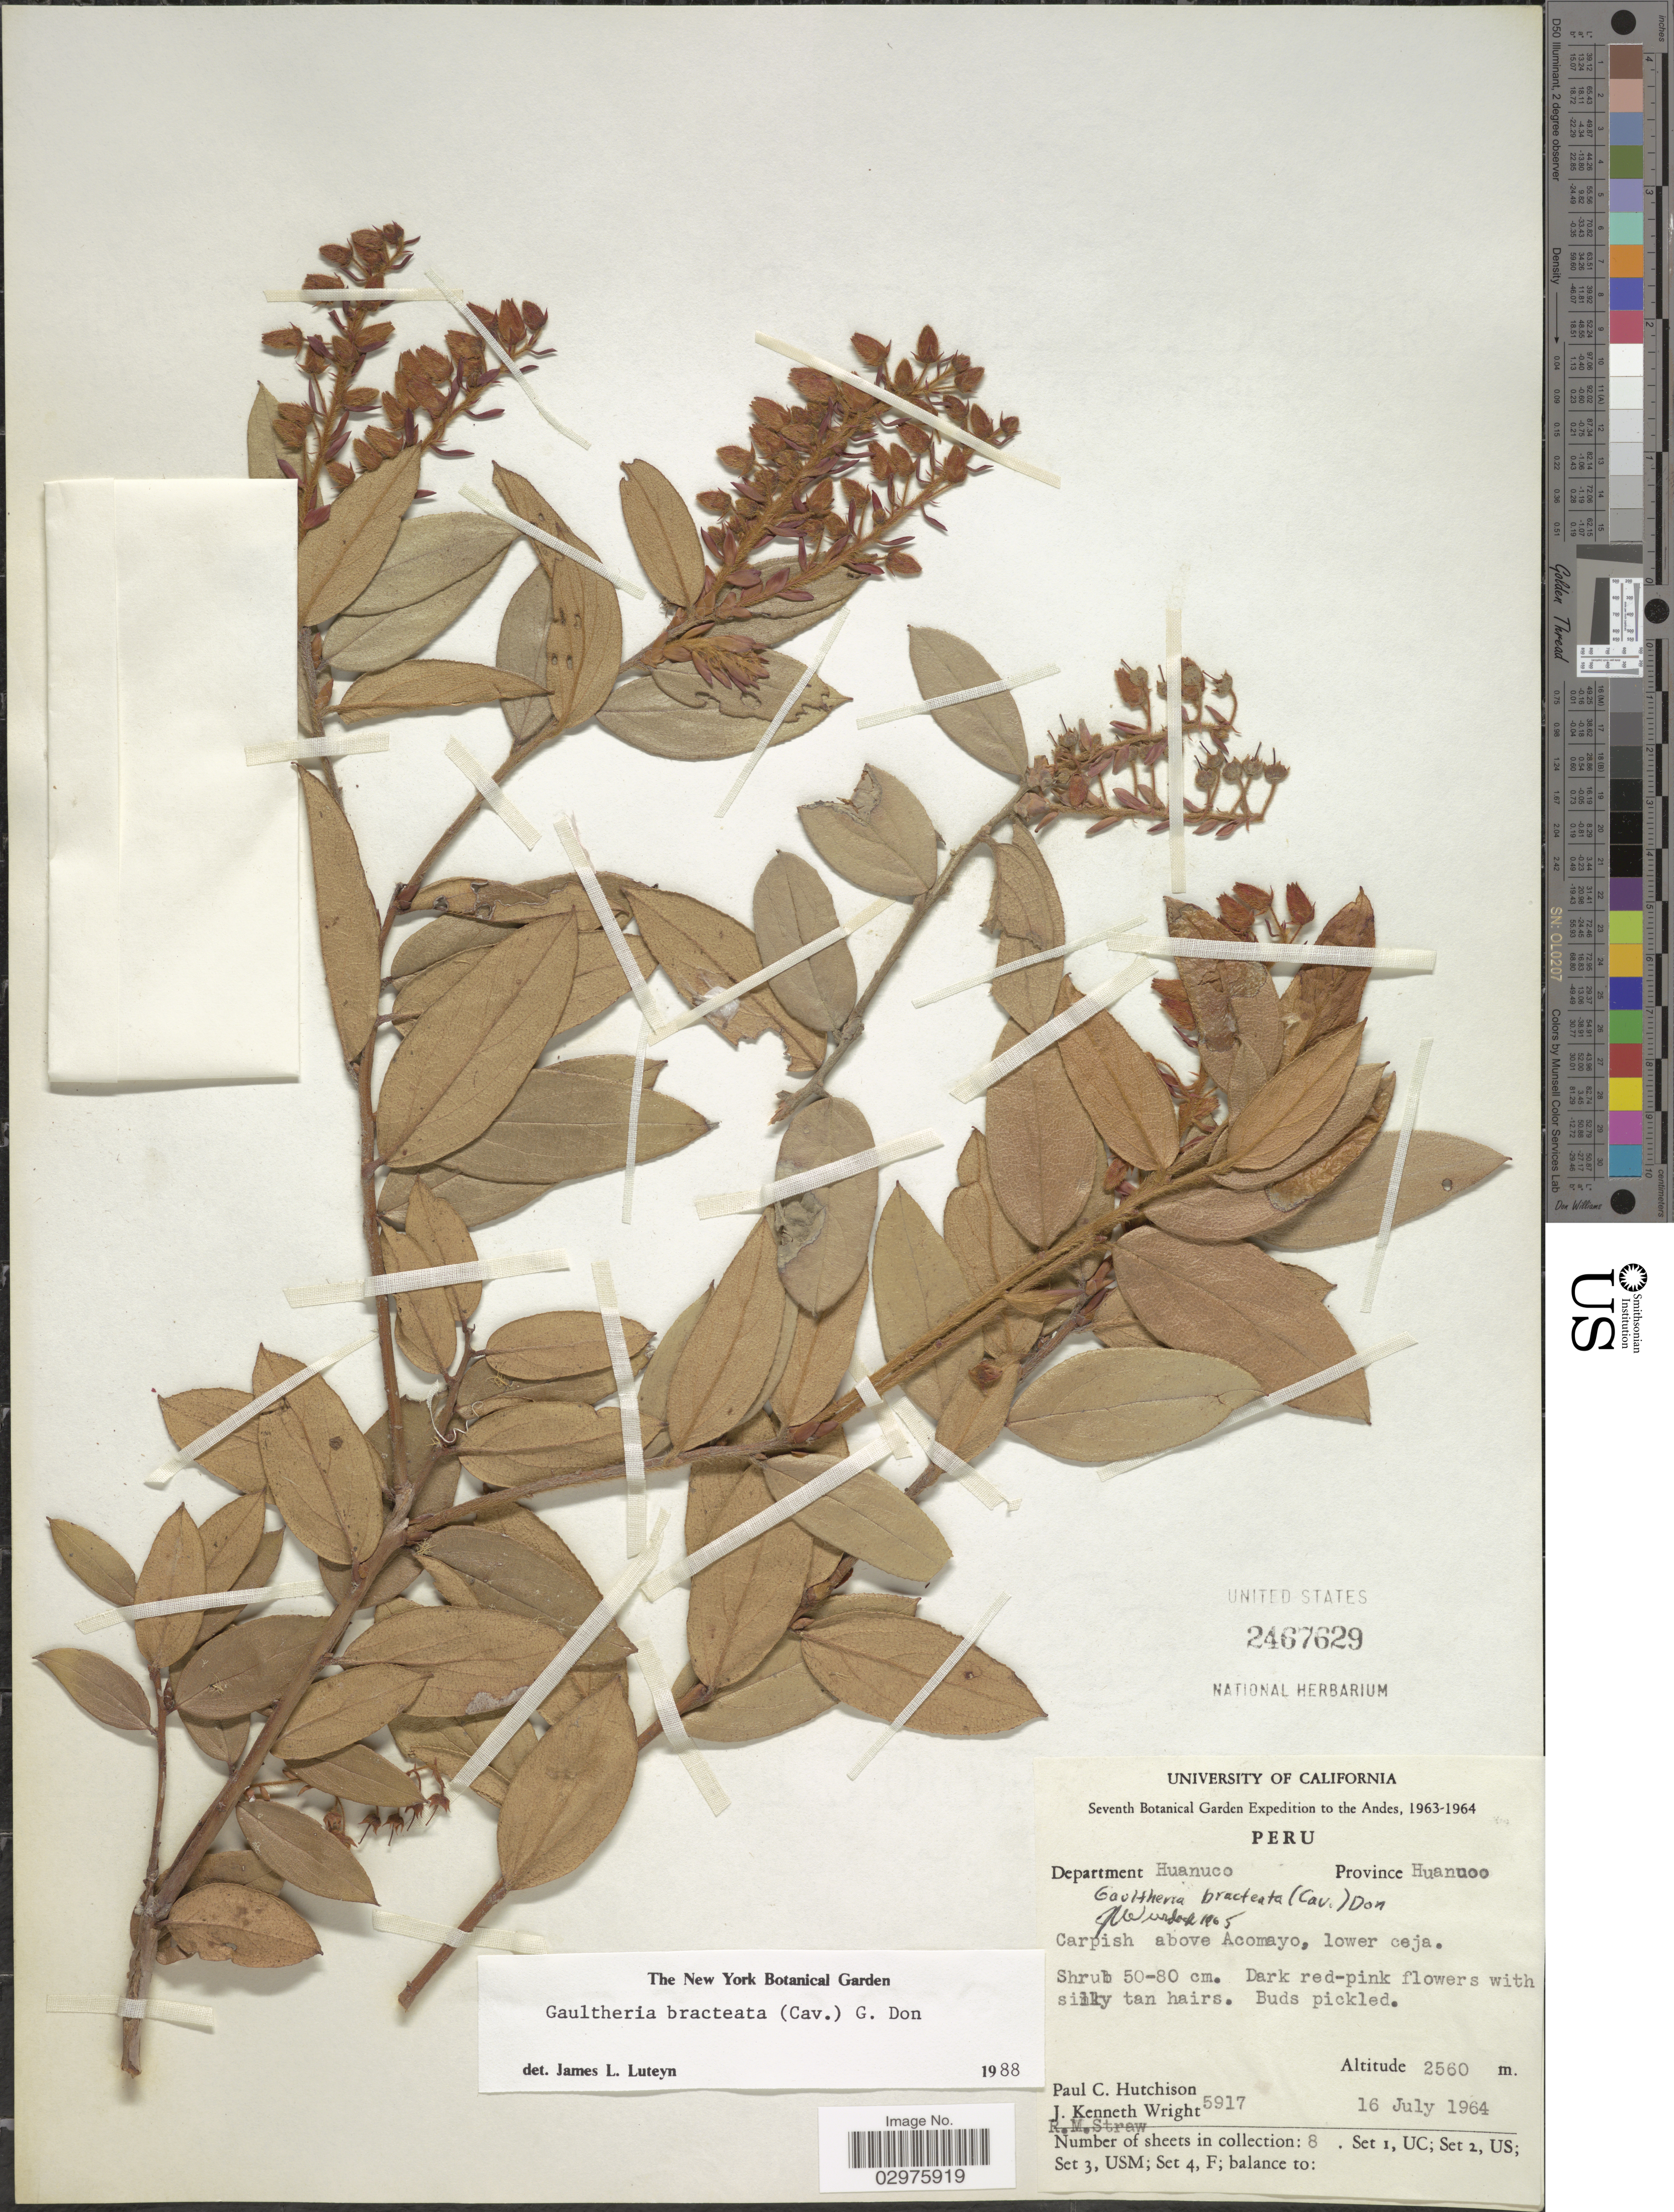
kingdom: Plantae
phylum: Tracheophyta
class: Magnoliopsida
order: Ericales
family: Ericaceae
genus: Gaultheria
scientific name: Gaultheria bracteata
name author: (Cav.) G. Don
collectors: P. C. Hutchison, J. K. Wright & R. M. Straw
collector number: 5917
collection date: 1964-07-16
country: Peru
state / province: Huánuco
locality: Andes. Department Huanuco. Province Huanuco. Carpish above Acomayo, lower ceja.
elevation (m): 2560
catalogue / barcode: US 2467629